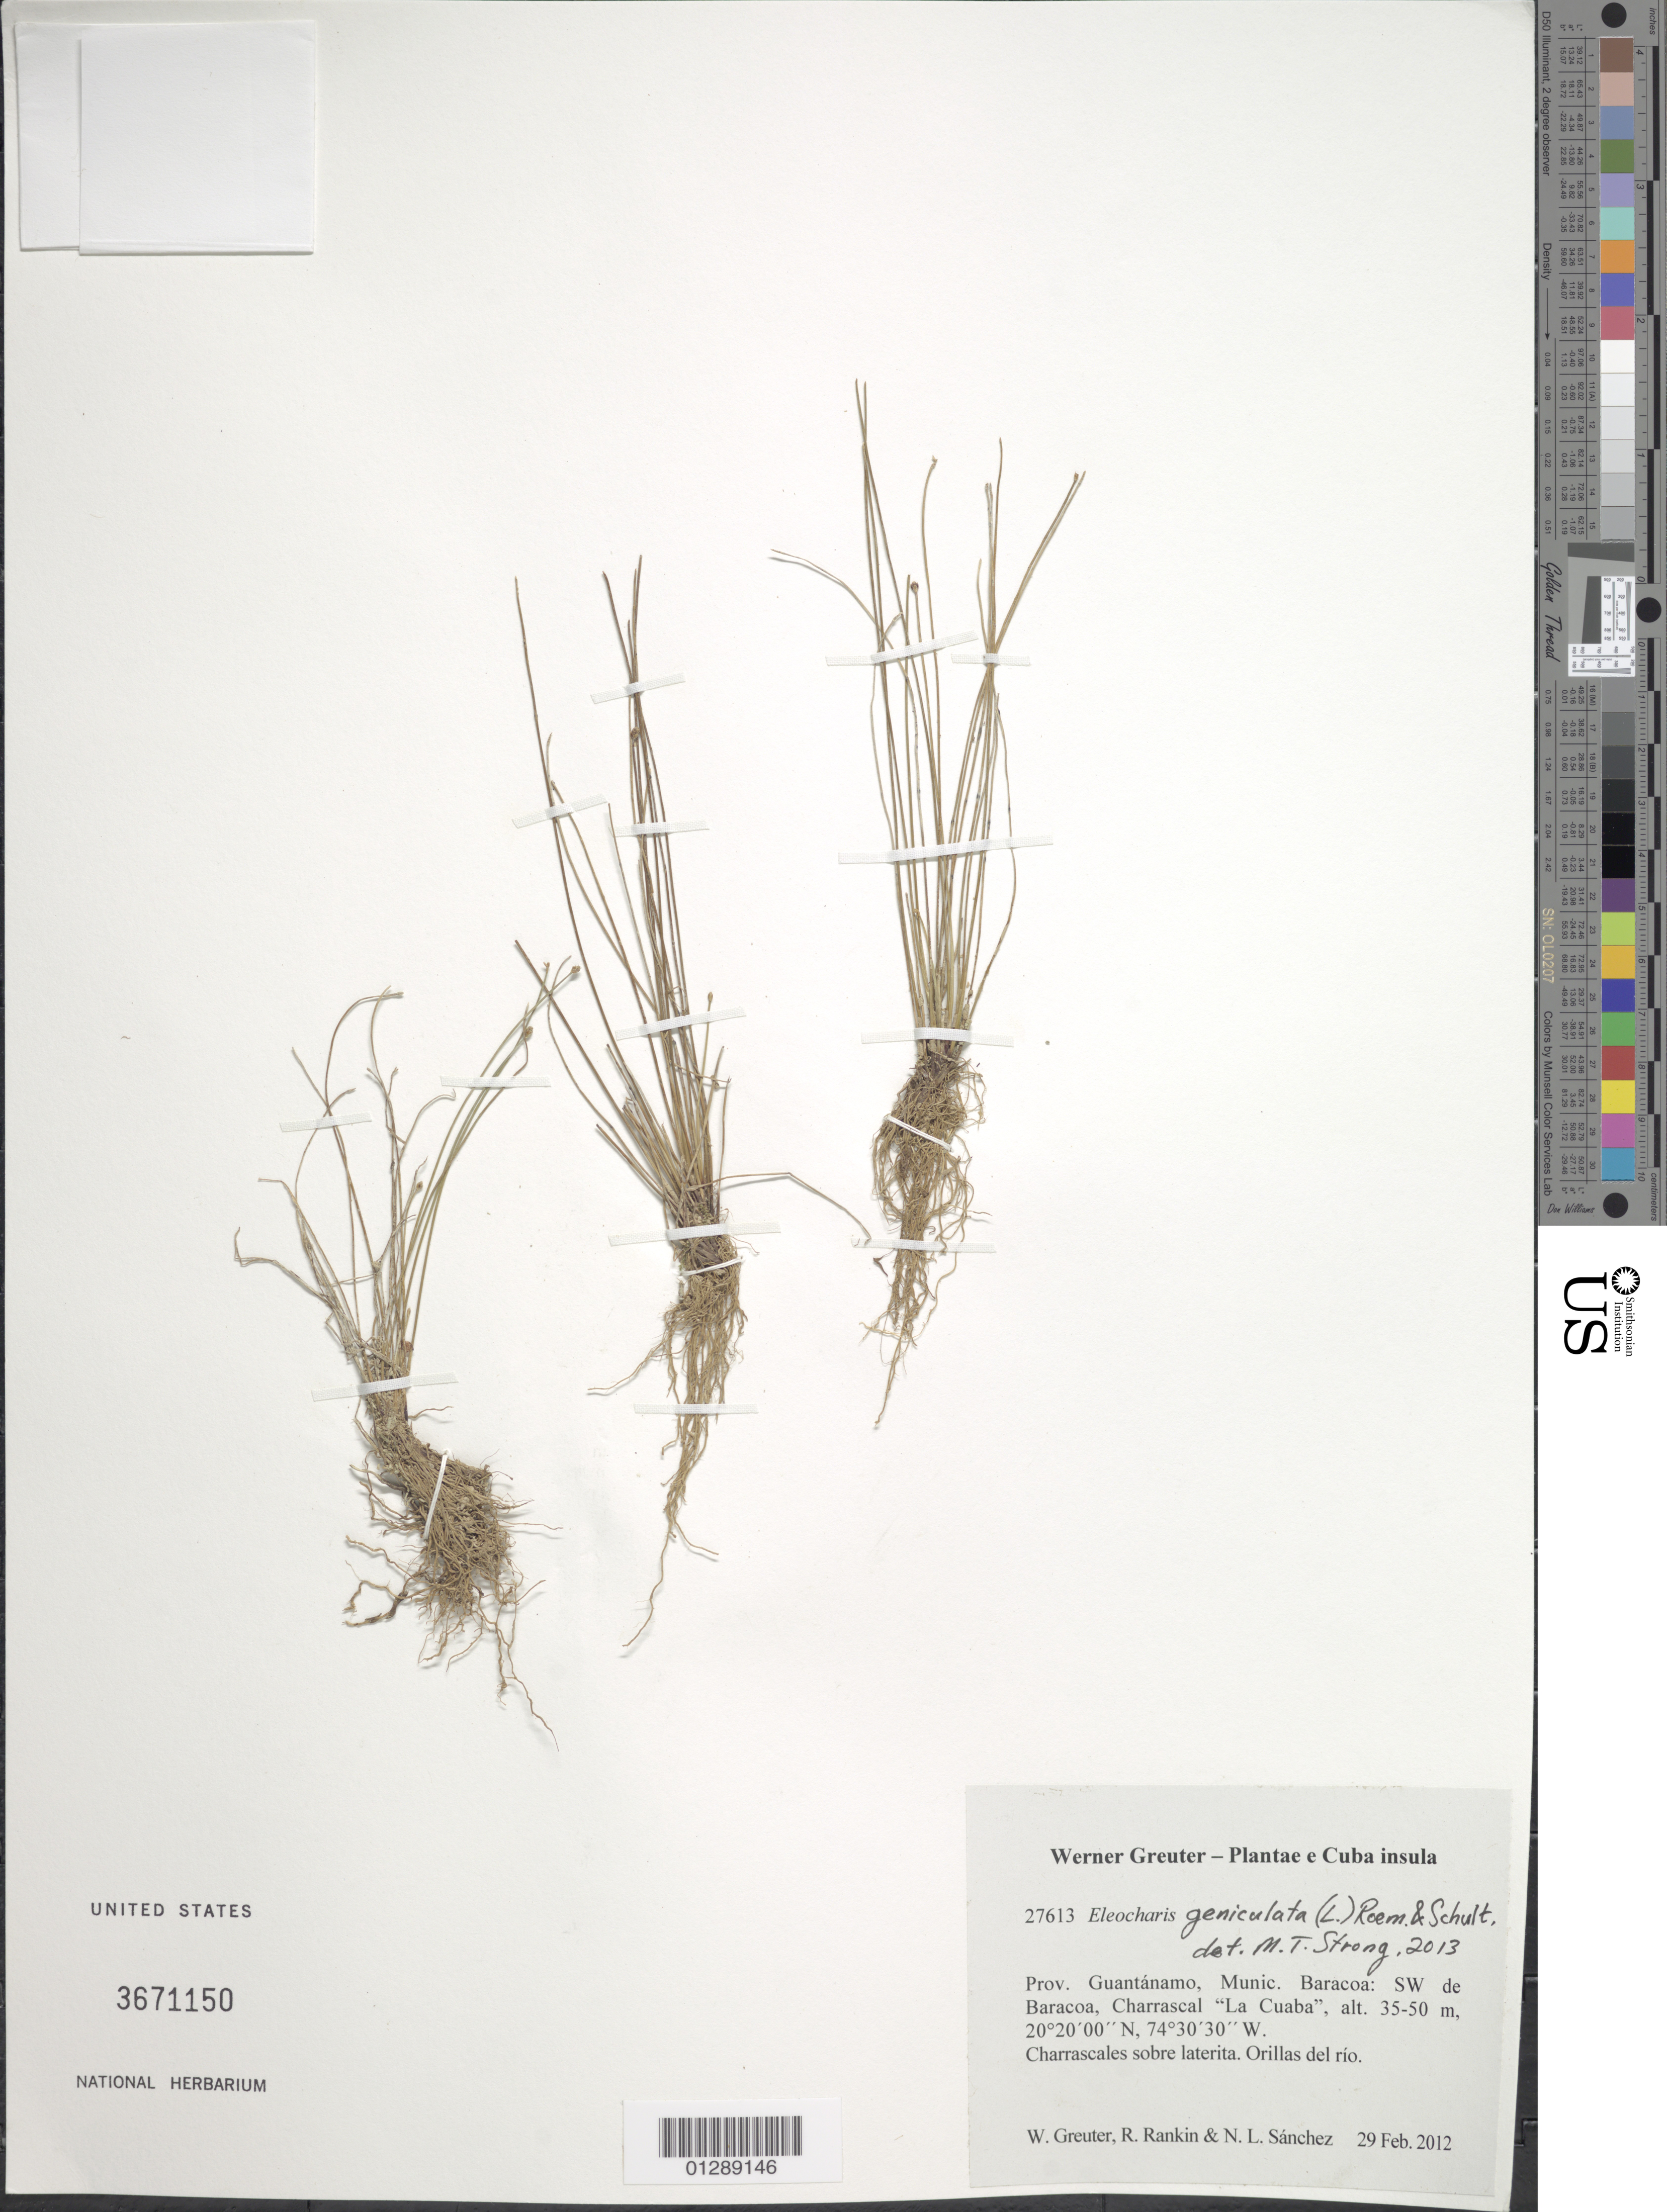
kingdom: Plantae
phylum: Tracheophyta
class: Liliopsida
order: Poales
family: Cyperaceae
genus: Eleocharis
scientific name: Eleocharis geniculata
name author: (L.) Roem. & Schult.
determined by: Strong, M. T., (US), Smithsonian Institution - National Museum of Natural History (UNITED STATES)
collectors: W. R. Greuter, R. Rankin Rodriguez & N. Sanchez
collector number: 27613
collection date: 2012-02-29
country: Cuba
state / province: Guantanamo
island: Cuba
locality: Munic. Baracoa: SW de Baracoa, Charrascal "La Cuaba".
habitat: Charrascales sobre laterita. Orillas del río.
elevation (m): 35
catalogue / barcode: US 3671150